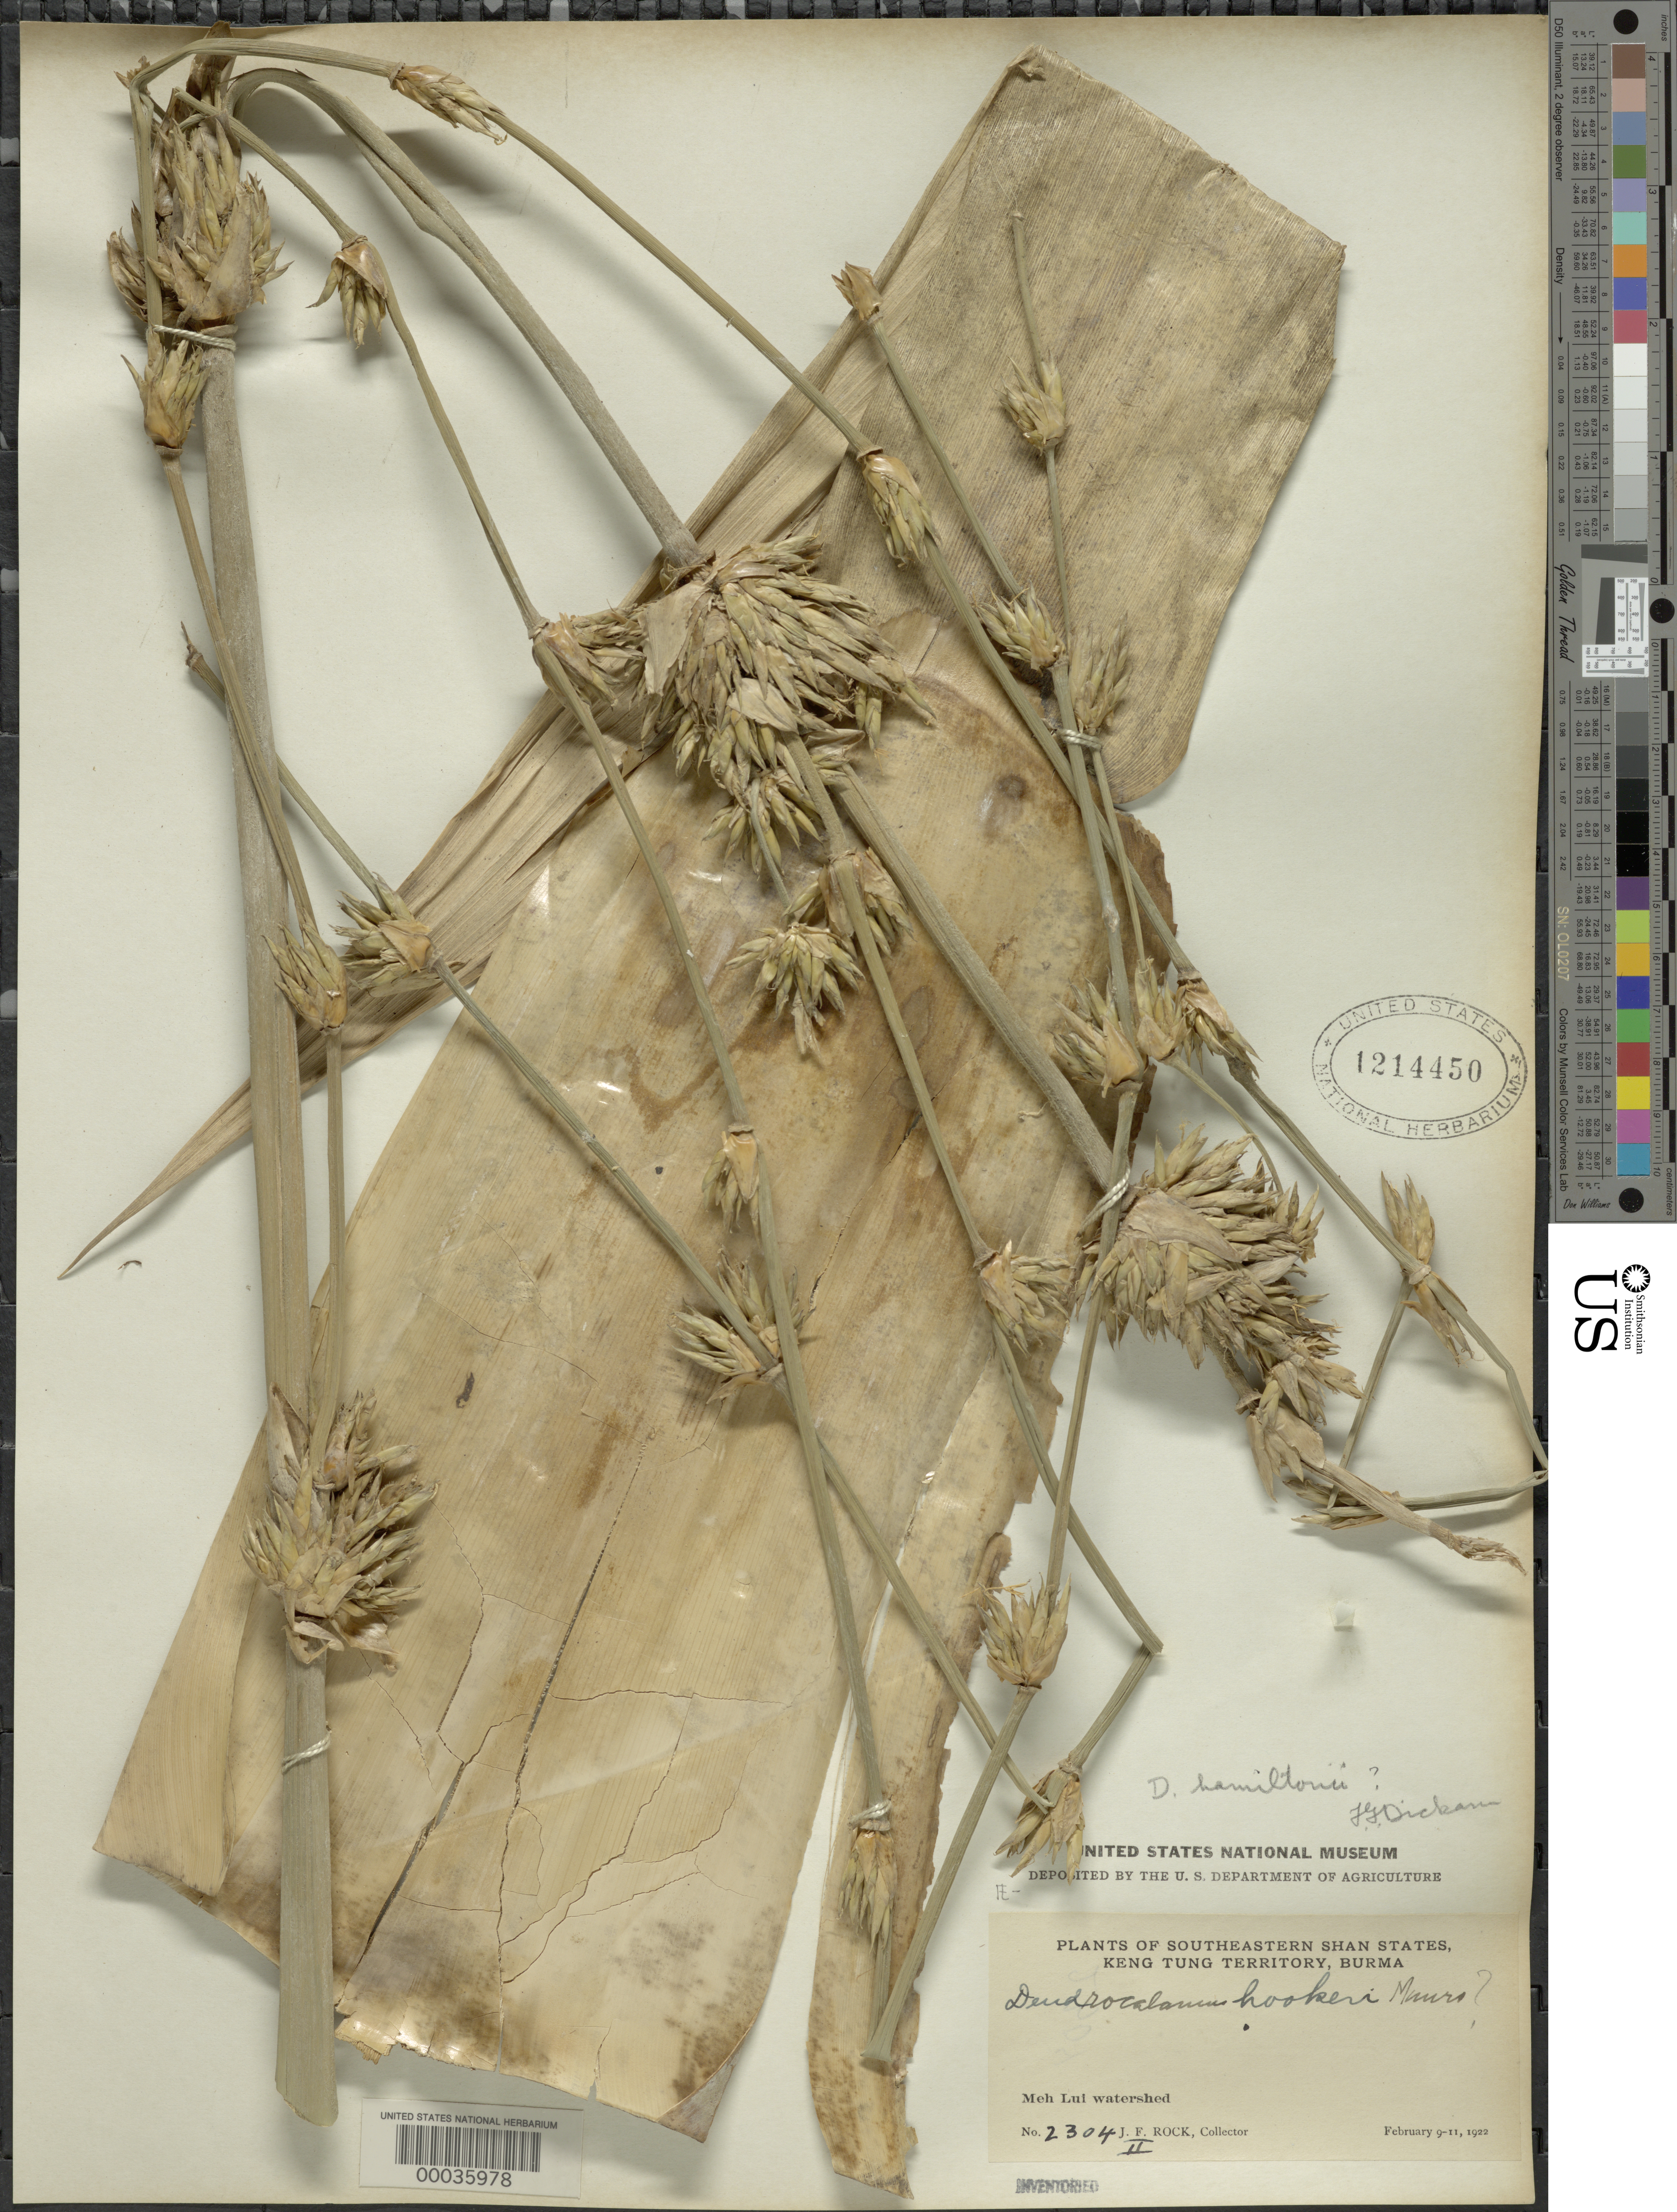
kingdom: Plantae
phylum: Tracheophyta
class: Liliopsida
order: Poales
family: Poaceae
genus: Dendrocalamus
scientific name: Dendrocalamus sp.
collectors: J. F. Rock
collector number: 2304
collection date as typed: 09 Feb 1922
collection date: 1922-02-09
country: Myanmar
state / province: Shan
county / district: Eastern Shan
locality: Meh Lui watershed, Keng Tung Territory [= Eastern Shan State], SE Shan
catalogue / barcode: US 1214450